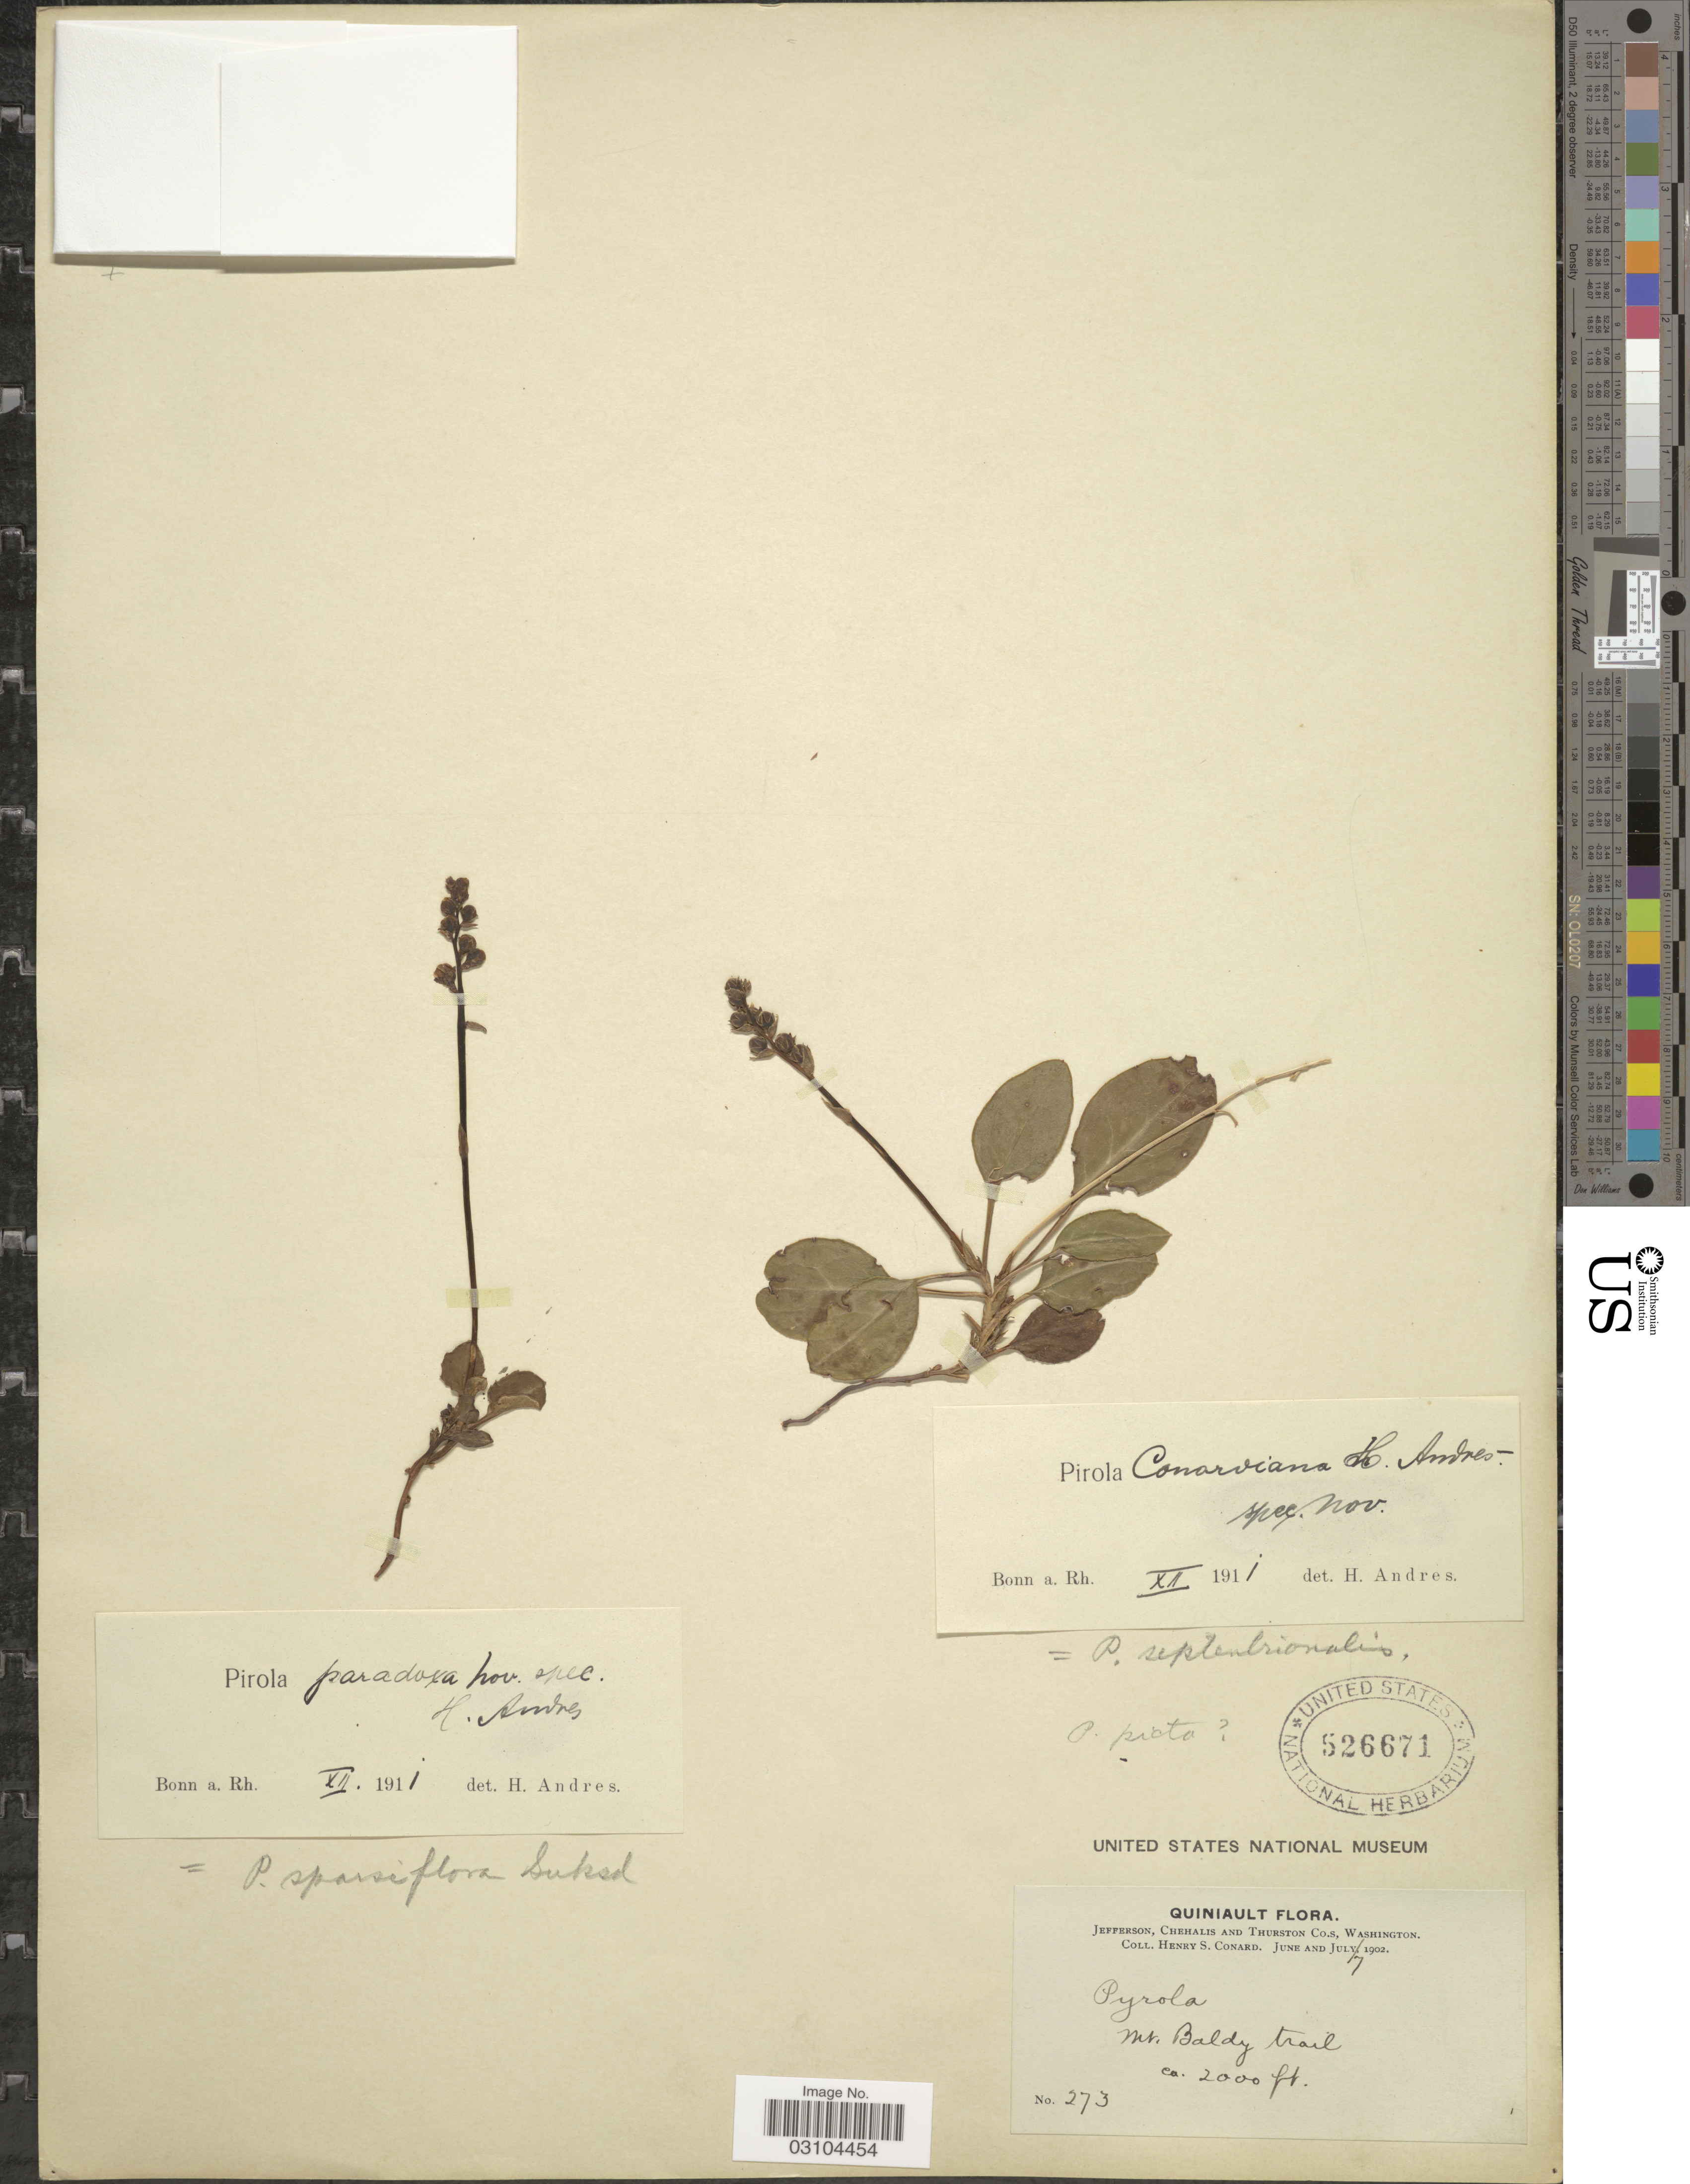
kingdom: Plantae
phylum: Tracheophyta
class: Magnoliopsida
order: Ericales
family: Ericaceae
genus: Pyrola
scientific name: Pyrola sparsifolia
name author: Suksd.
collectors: H. S. Conard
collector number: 273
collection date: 1902-06/1902-07-07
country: United States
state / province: Washington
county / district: Thurston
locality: Quiniault, Jefferson, Chehalis and Thurston Co.s., Mt. Baldy trail.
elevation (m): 610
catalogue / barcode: US 526671